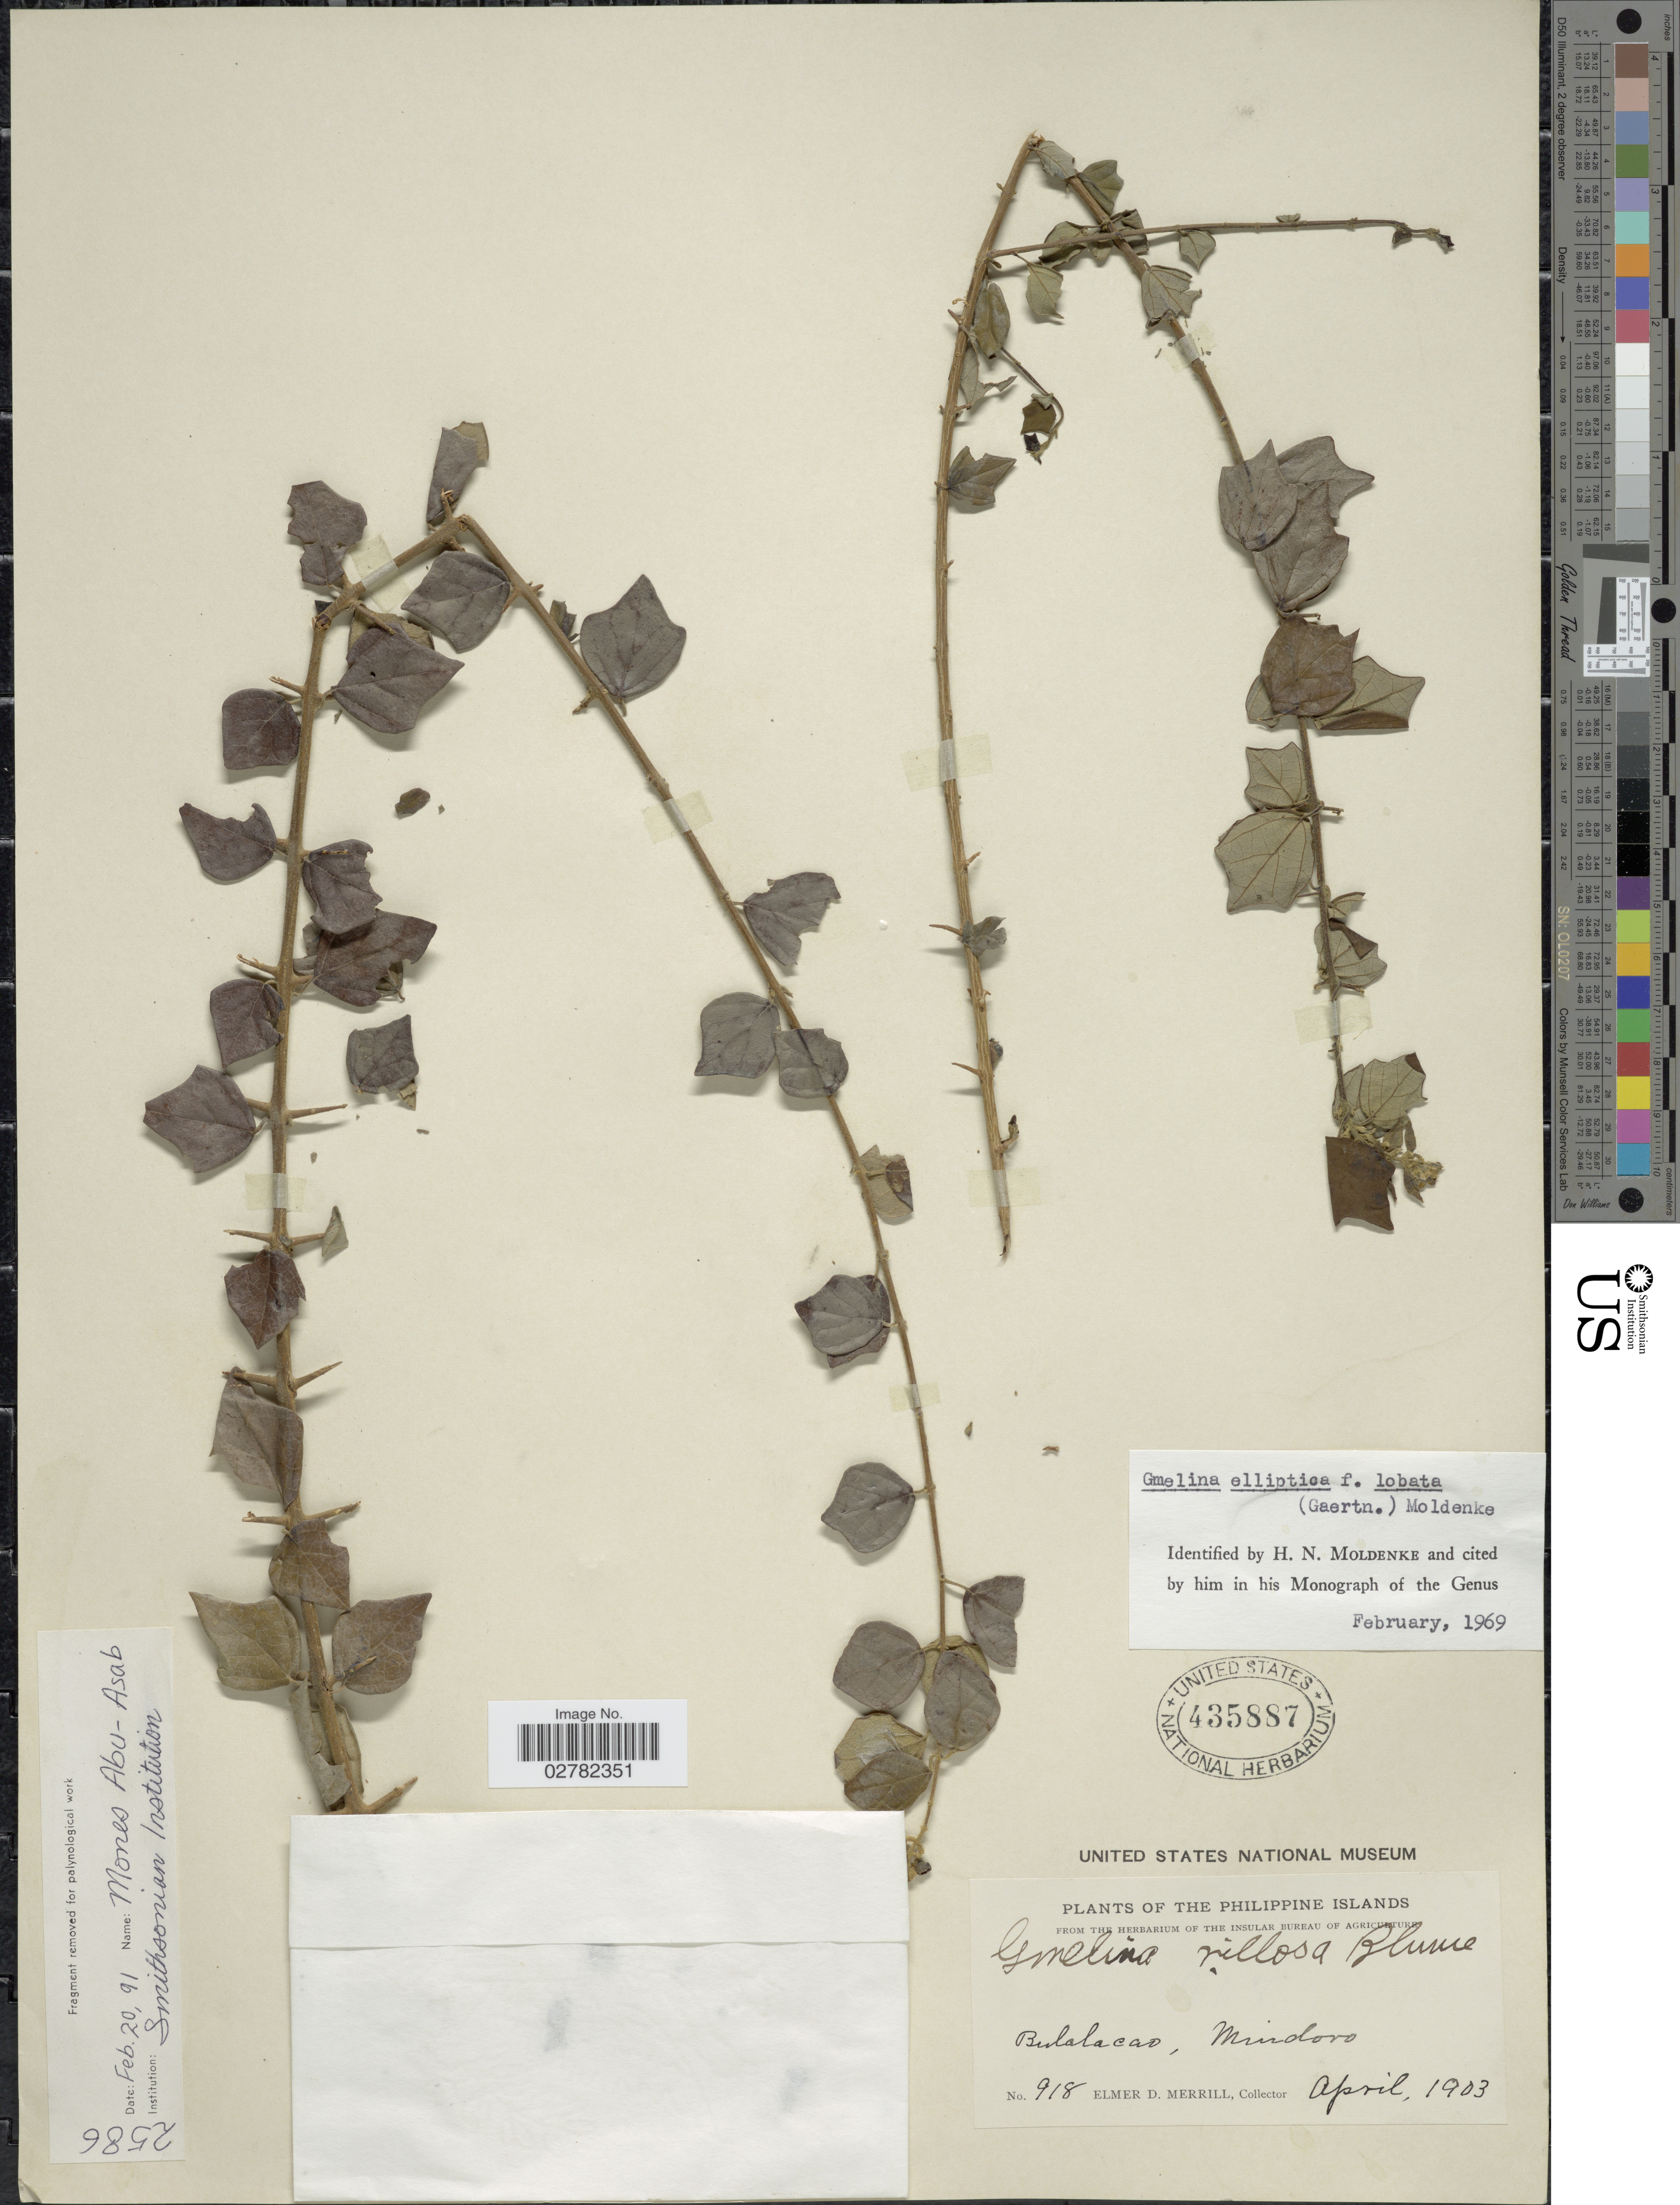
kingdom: Plantae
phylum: Tracheophyta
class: Magnoliopsida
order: Lamiales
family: Lamiaceae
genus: Gmelina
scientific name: Gmelina elliptica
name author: Sm.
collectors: E. D. Merrill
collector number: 918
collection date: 1903-04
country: Philippines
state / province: Mimaropa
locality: Bulalacao, Mindoro.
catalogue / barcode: US 435887